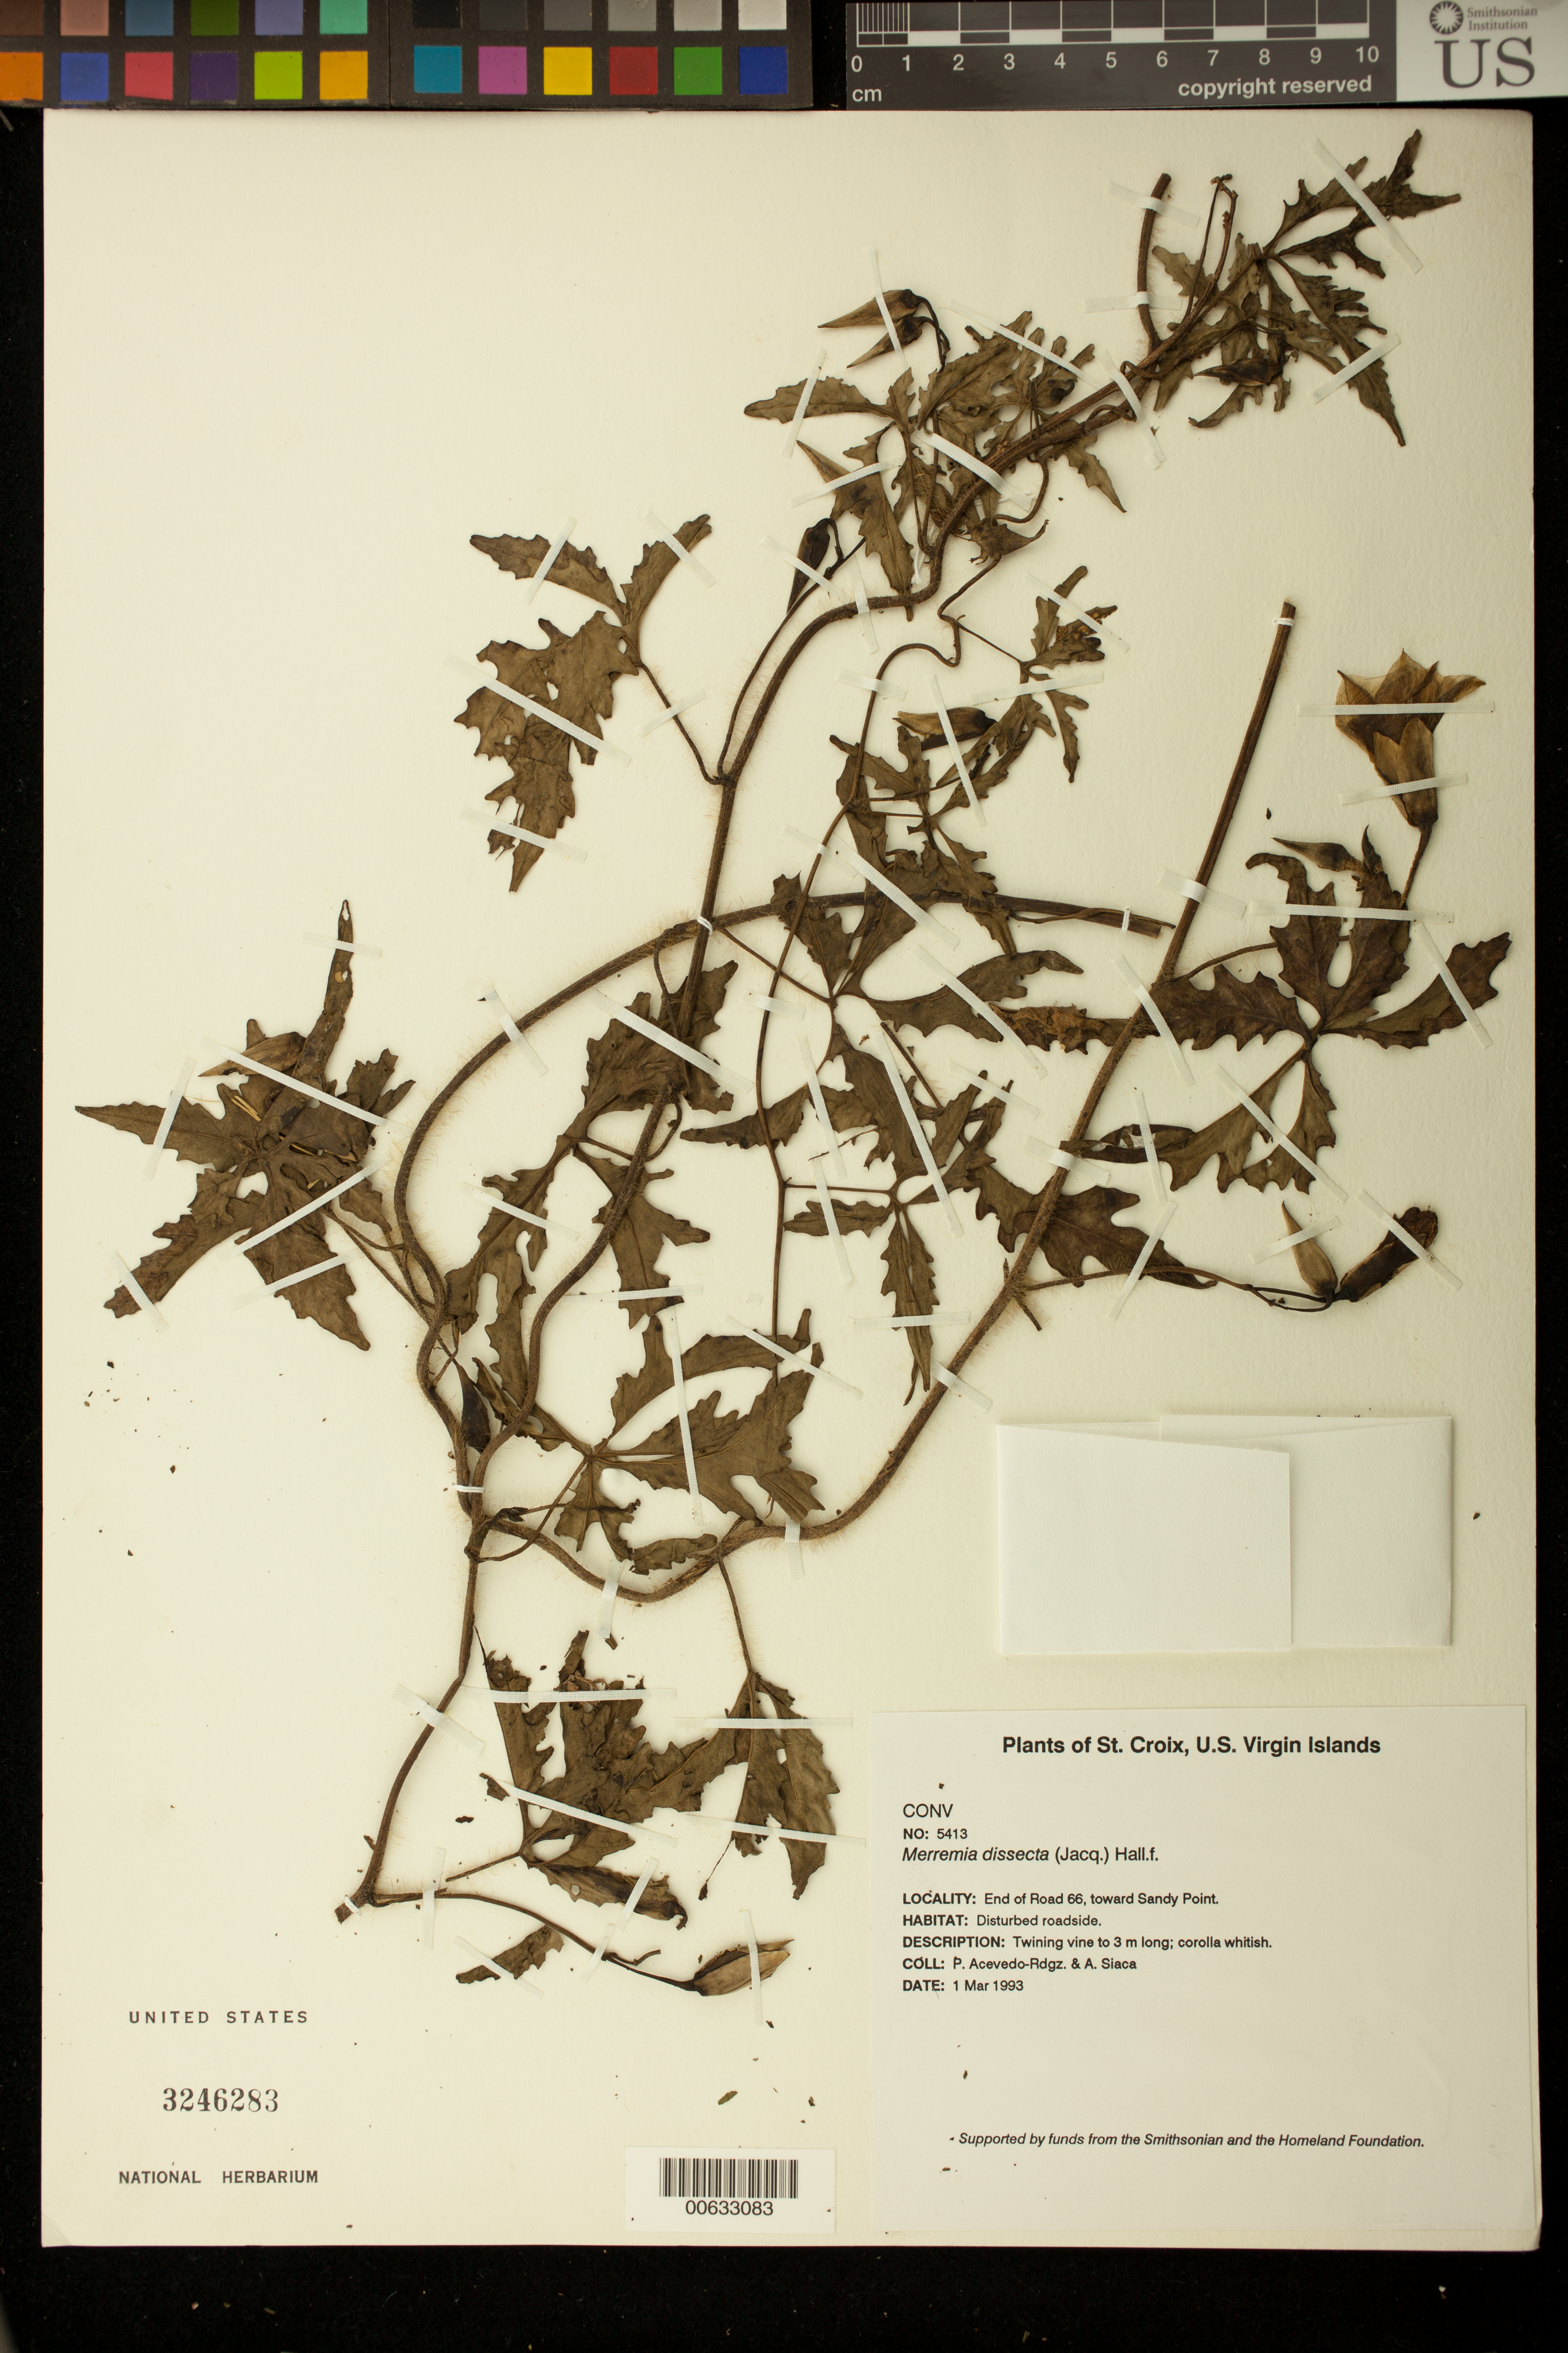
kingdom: Plantae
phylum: Tracheophyta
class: Magnoliopsida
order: Solanales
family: Convolvulaceae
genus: Distimake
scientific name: Distimake dissectus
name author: (Jacq.) A. R. Simões & Staples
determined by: Strong, Mark T., (BOT), Smithsonian Institution - National Museum of Natural History (UNITED STATES)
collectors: P. Acevedo-Rodr. & A. Siaca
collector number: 5413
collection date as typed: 01 Mar 1993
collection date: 1993-03-01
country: U.S. Virgin Islands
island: St. Croix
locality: End of Road 66, toward Sandy Point.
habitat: Disturbed roadside.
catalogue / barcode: US 3246283